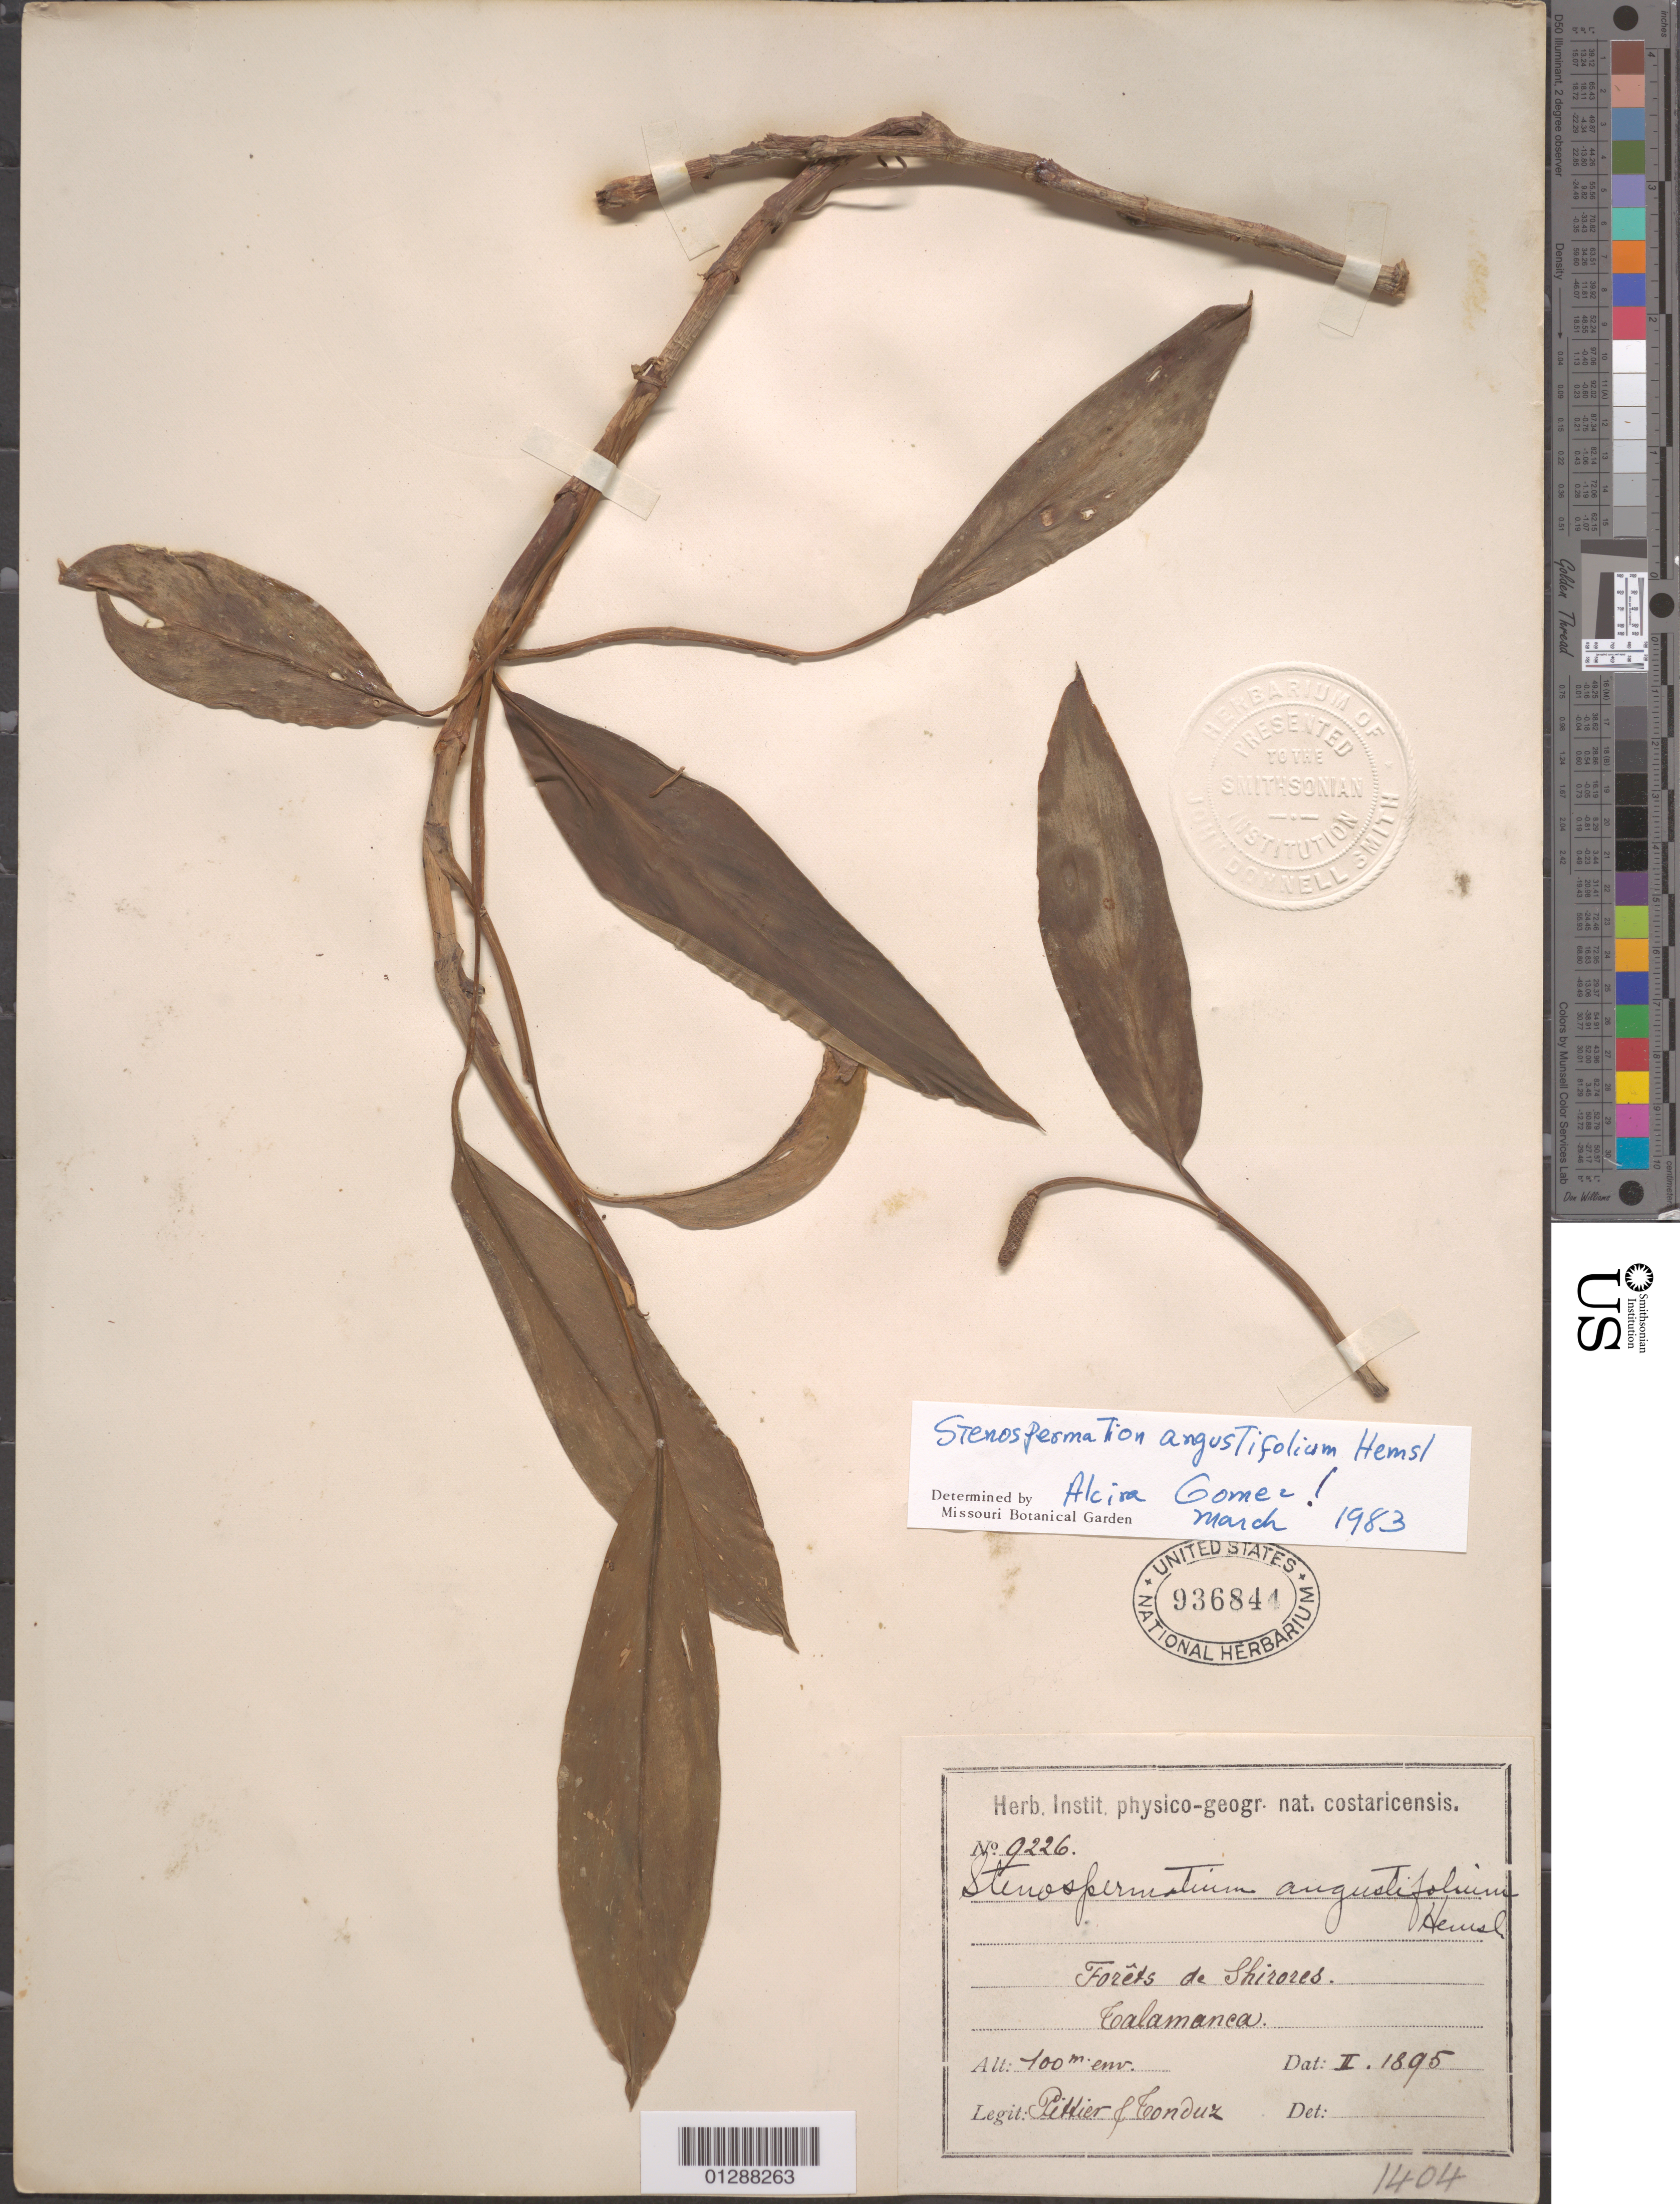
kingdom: Plantae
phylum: Tracheophyta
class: Liliopsida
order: Alismatales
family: Araceae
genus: Stenospermation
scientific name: Stenospermation angustifolium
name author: Hemsl.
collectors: Pittier, -- & Tonduz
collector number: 9226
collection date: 1895-02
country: Costa Rica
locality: Forêts de Shirores. Talamanca.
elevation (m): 100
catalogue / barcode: US 936844